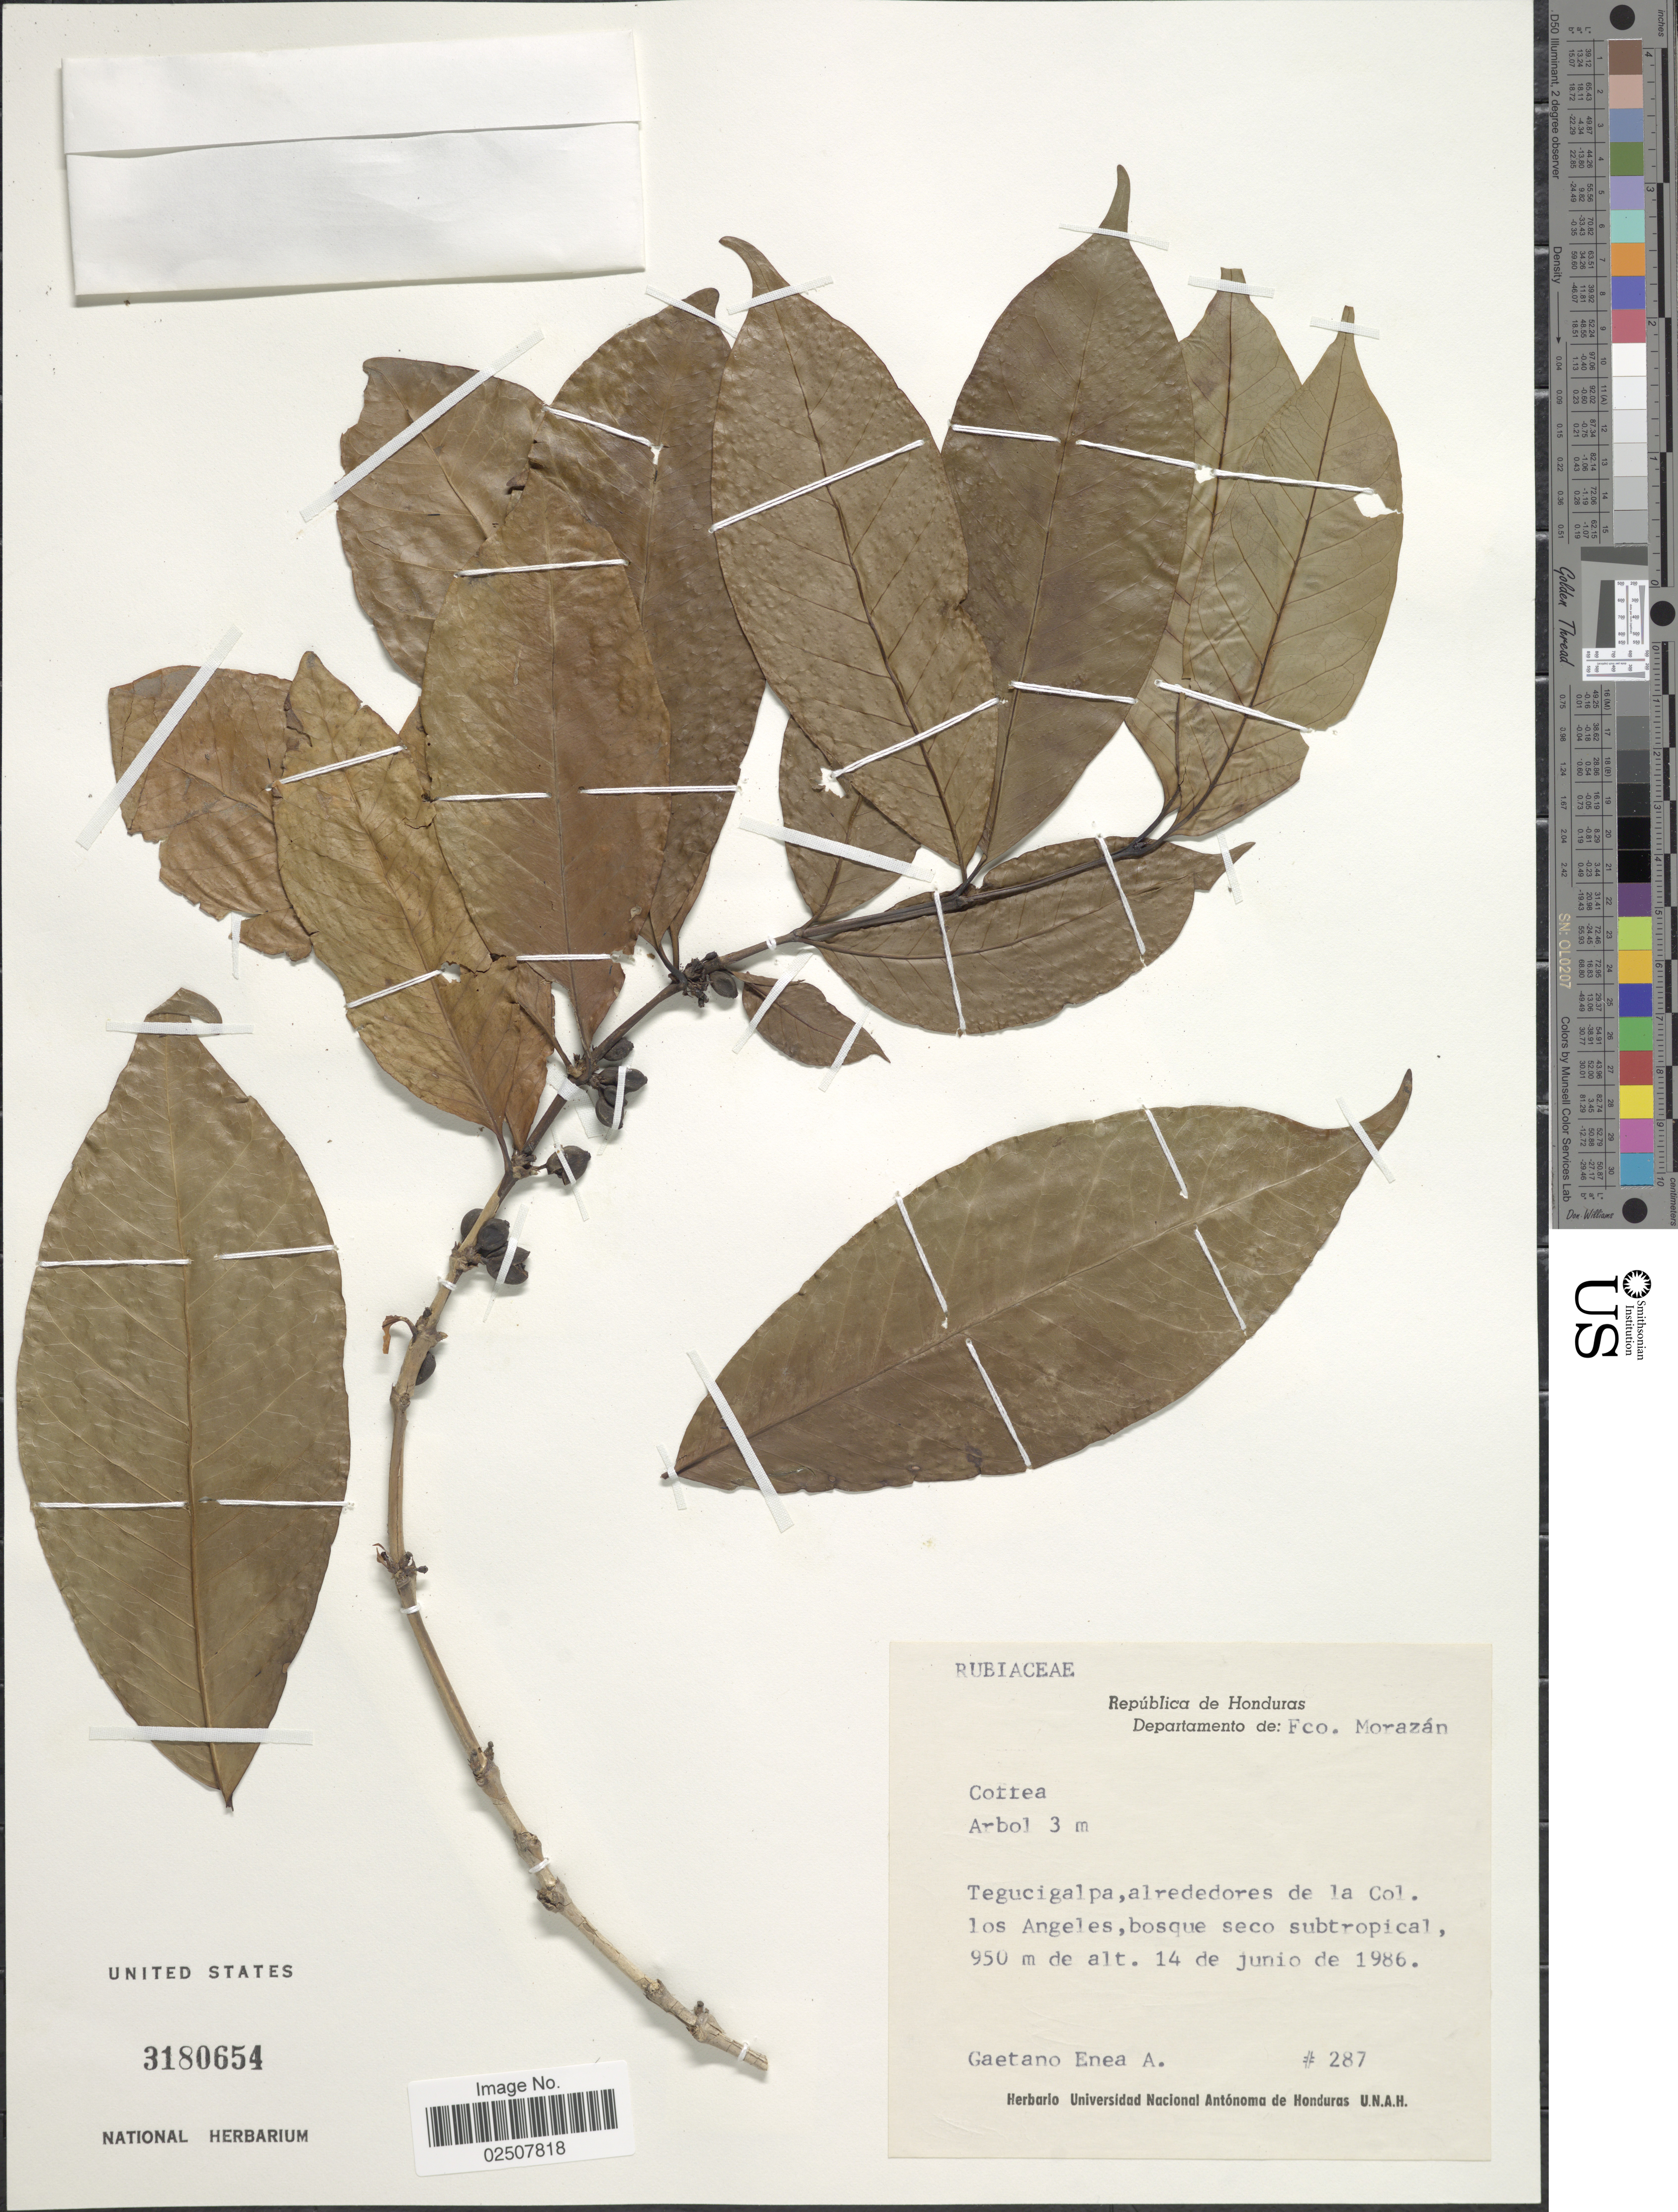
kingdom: Plantae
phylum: Tracheophyta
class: Magnoliopsida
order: Gentianales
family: Rubiaceae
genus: Coffea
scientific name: Coffea sp.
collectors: Gaetano Enea A.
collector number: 287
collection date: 1986-06-14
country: Honduras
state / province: Fco. Morazán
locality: Departamento de: Fco Morazán, Tegucigalpa, alrededores de la Col. los Angeles, bosque seco tropical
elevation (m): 950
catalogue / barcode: US 3180654